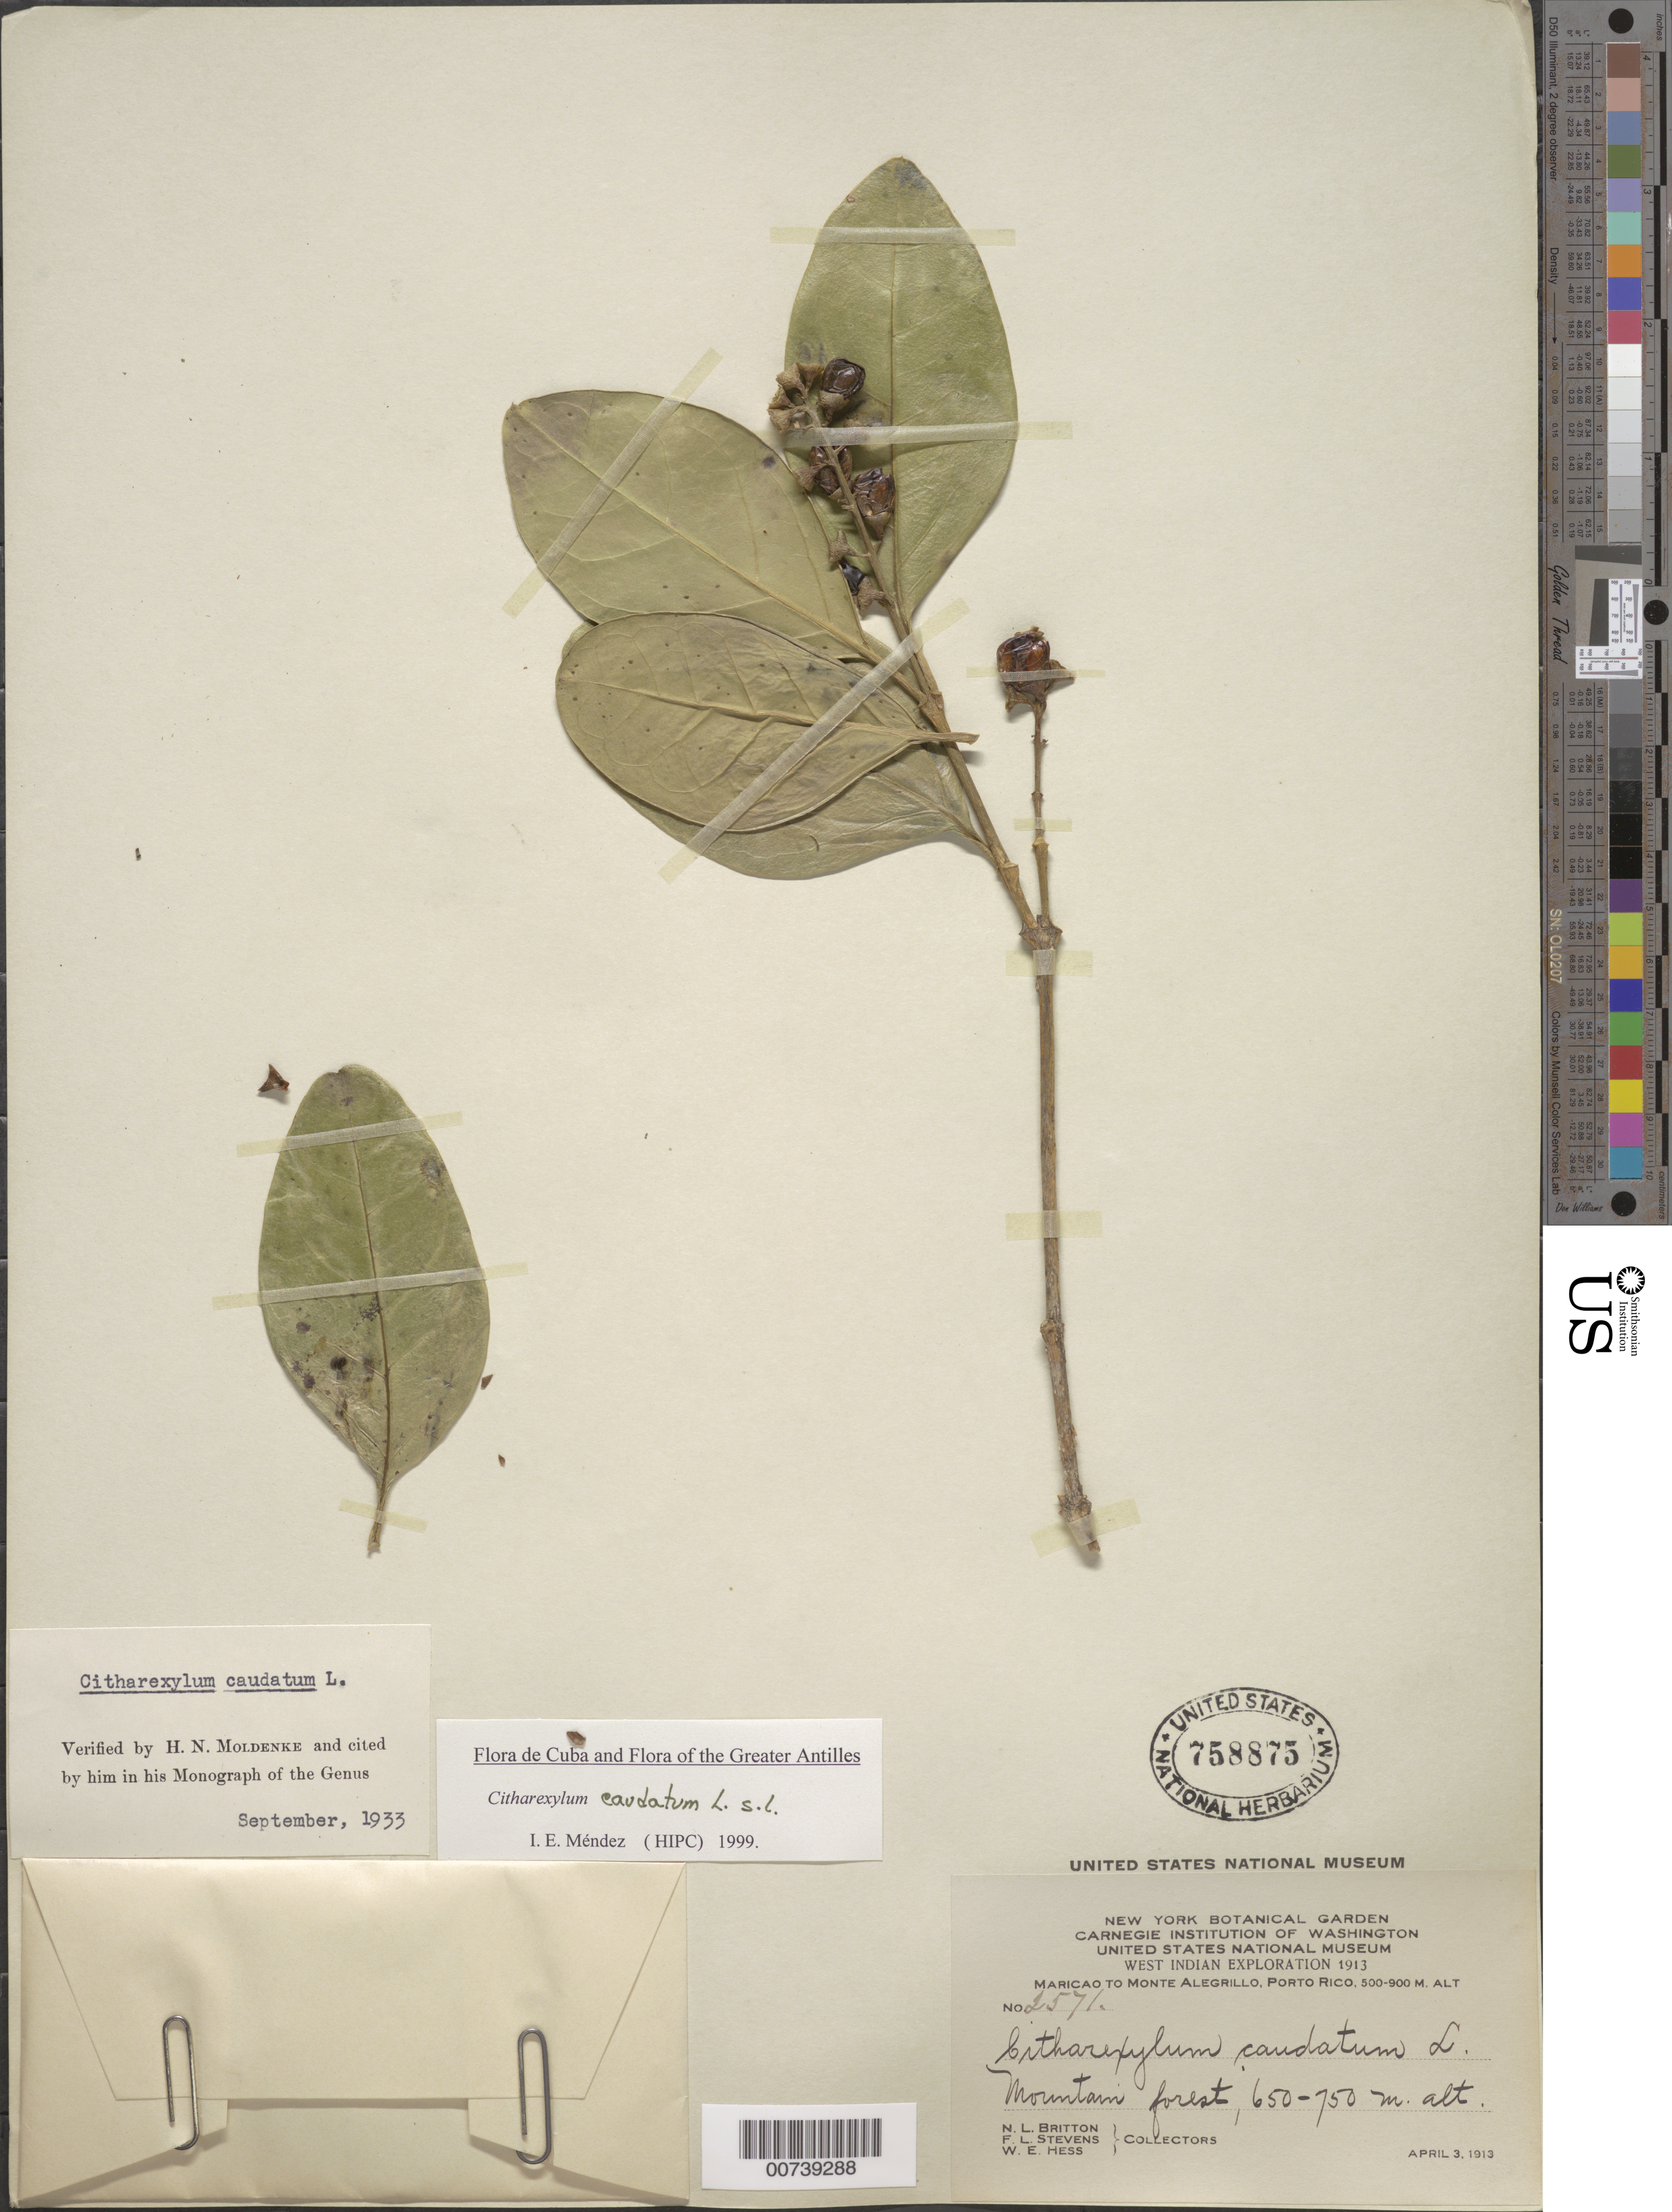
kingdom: Plantae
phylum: Tracheophyta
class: Magnoliopsida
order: Lamiales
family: Verbenaceae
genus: Citharexylum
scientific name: Citharexylum caudatum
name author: L.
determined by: Méndez, Isidro E., (HIPC)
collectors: N. Britton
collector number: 2571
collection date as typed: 03 Apr 1913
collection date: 1913-04-03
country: Puerto Rico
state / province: Maricao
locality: Maricao to Monte Alegrillo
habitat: Mountain forest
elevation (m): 650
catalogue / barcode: US 758875